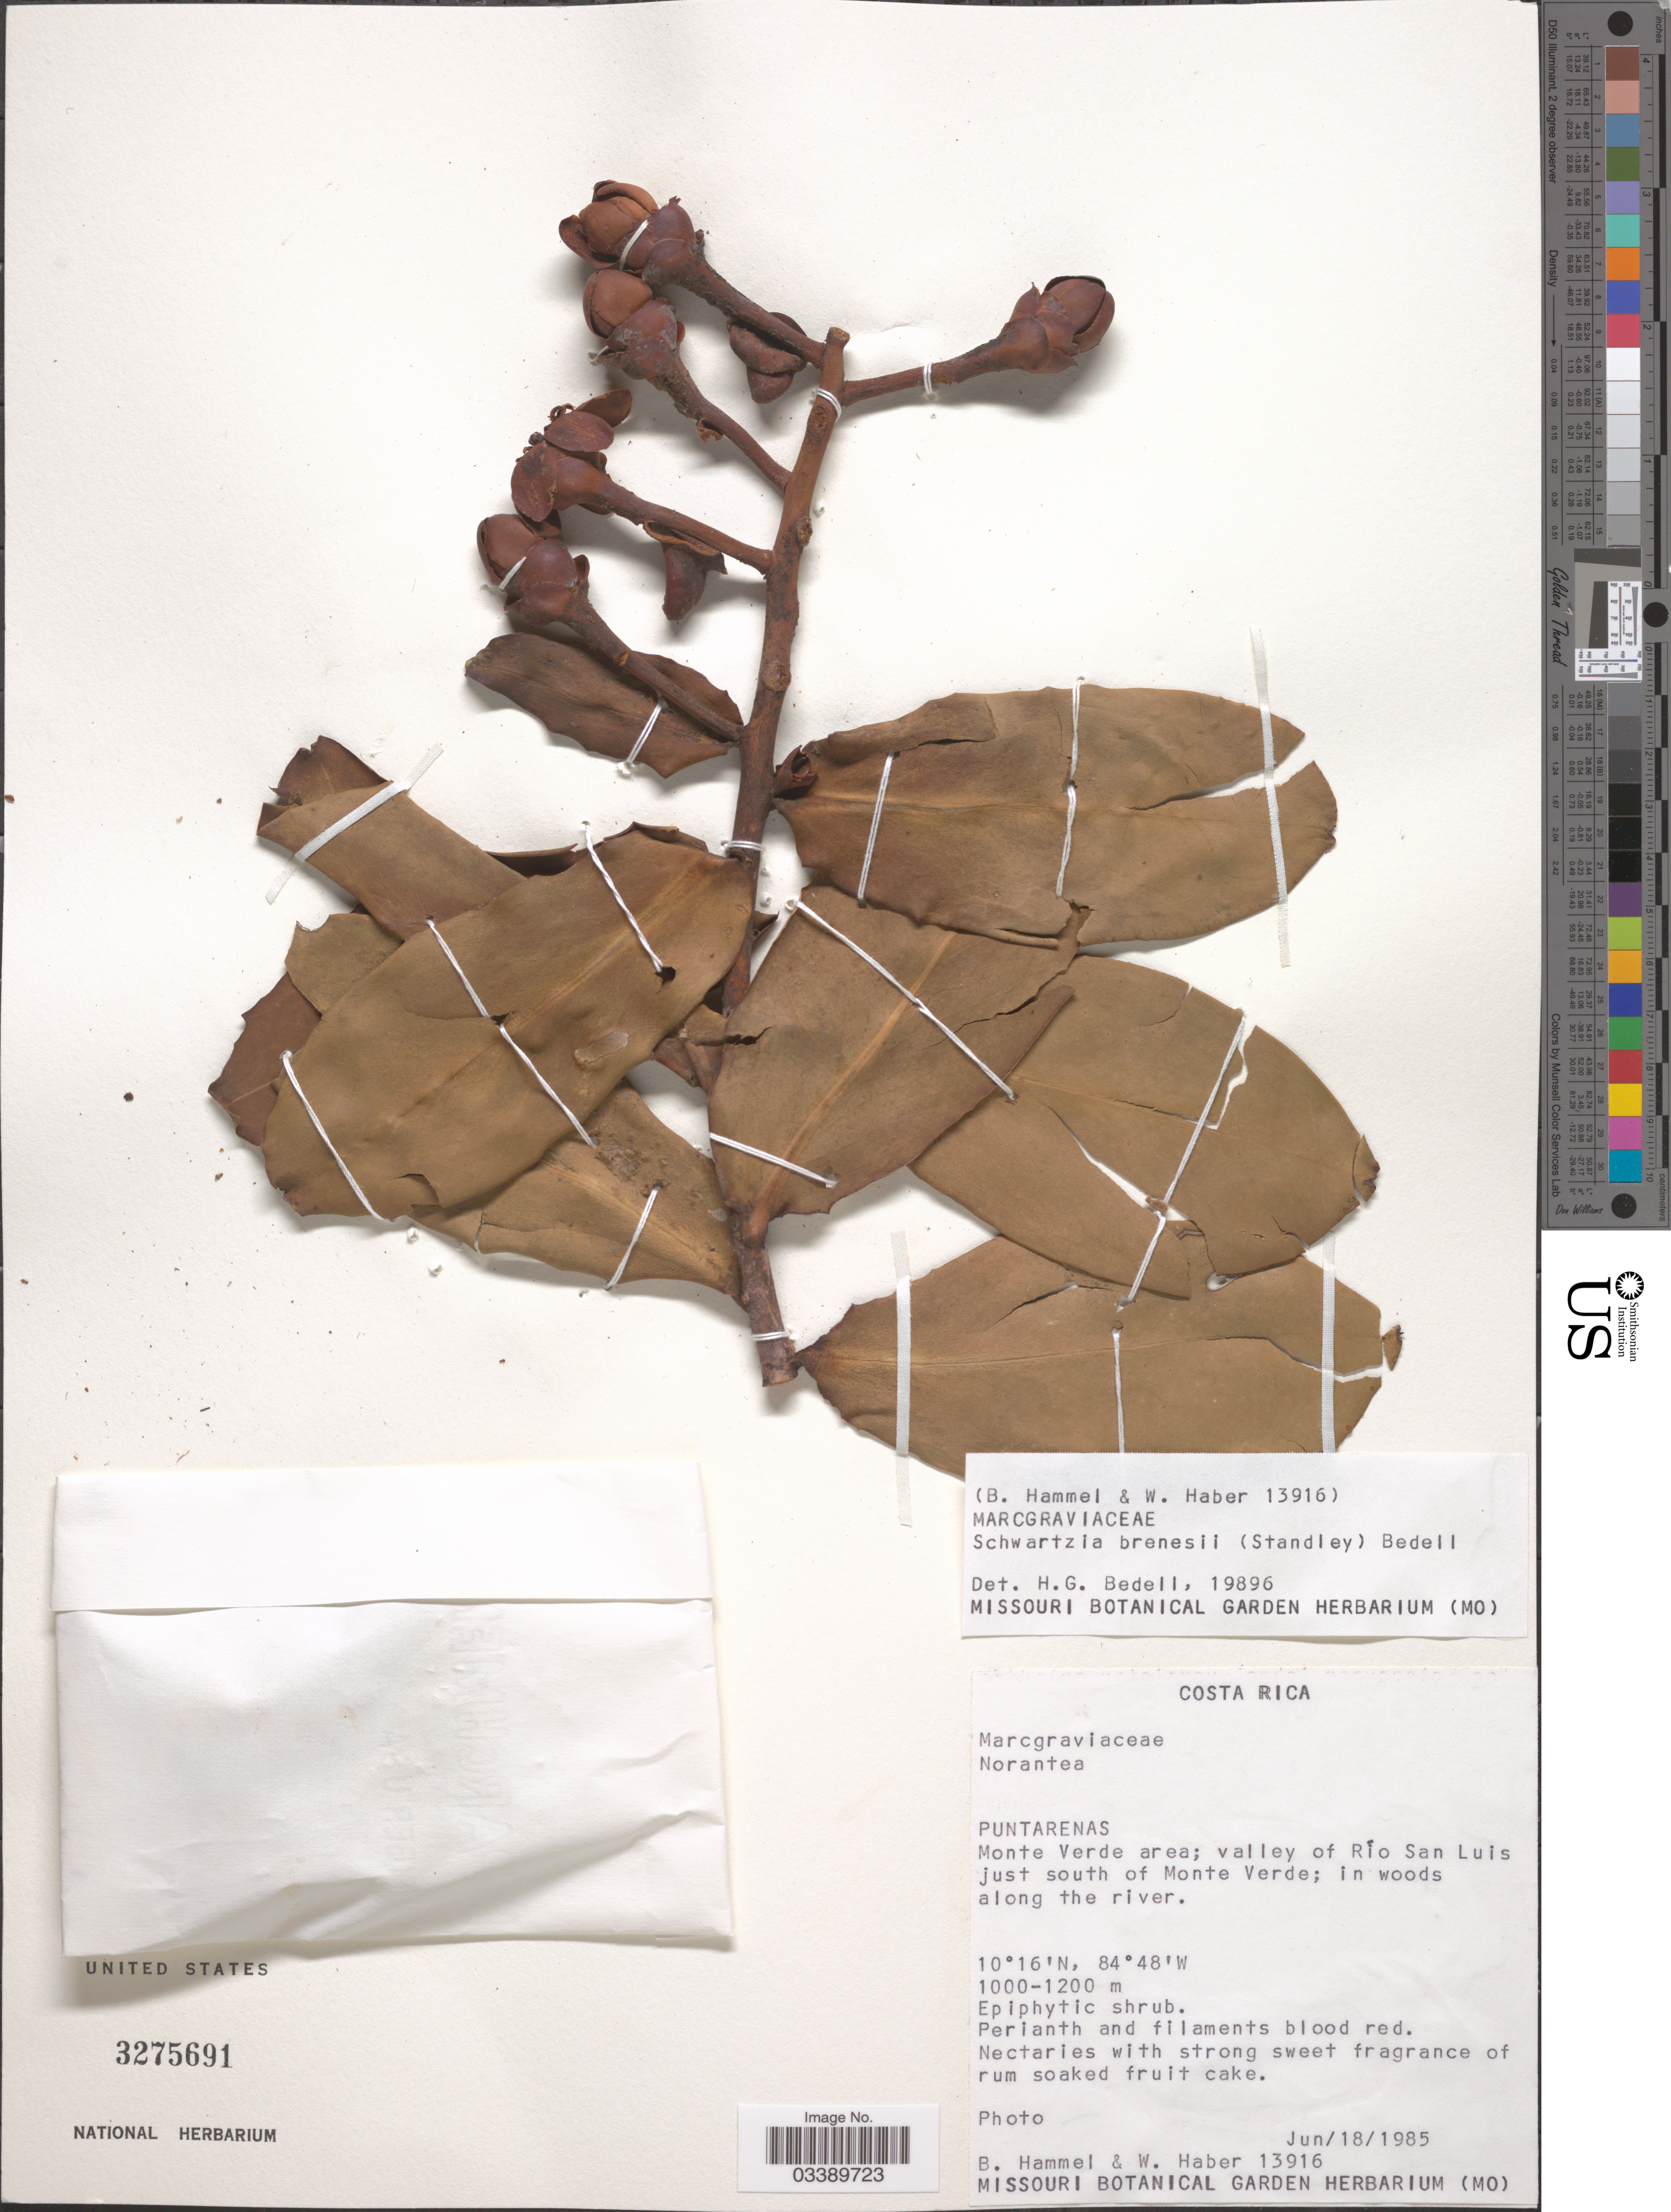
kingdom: Plantae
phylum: Tracheophyta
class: Magnoliopsida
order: Ericales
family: Marcgraviaceae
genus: Schwartzia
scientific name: Schwartzia brenesii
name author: (Standl.) Bedell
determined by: Bedell, H. G.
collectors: B. Hammel & W. Haber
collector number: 13916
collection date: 1985-06-18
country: Costa Rica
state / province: Puntarenas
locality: Monte Verde area; valley of Río San Luis just south of Monte Verde; in woods along the river.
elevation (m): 1000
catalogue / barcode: US 3275691